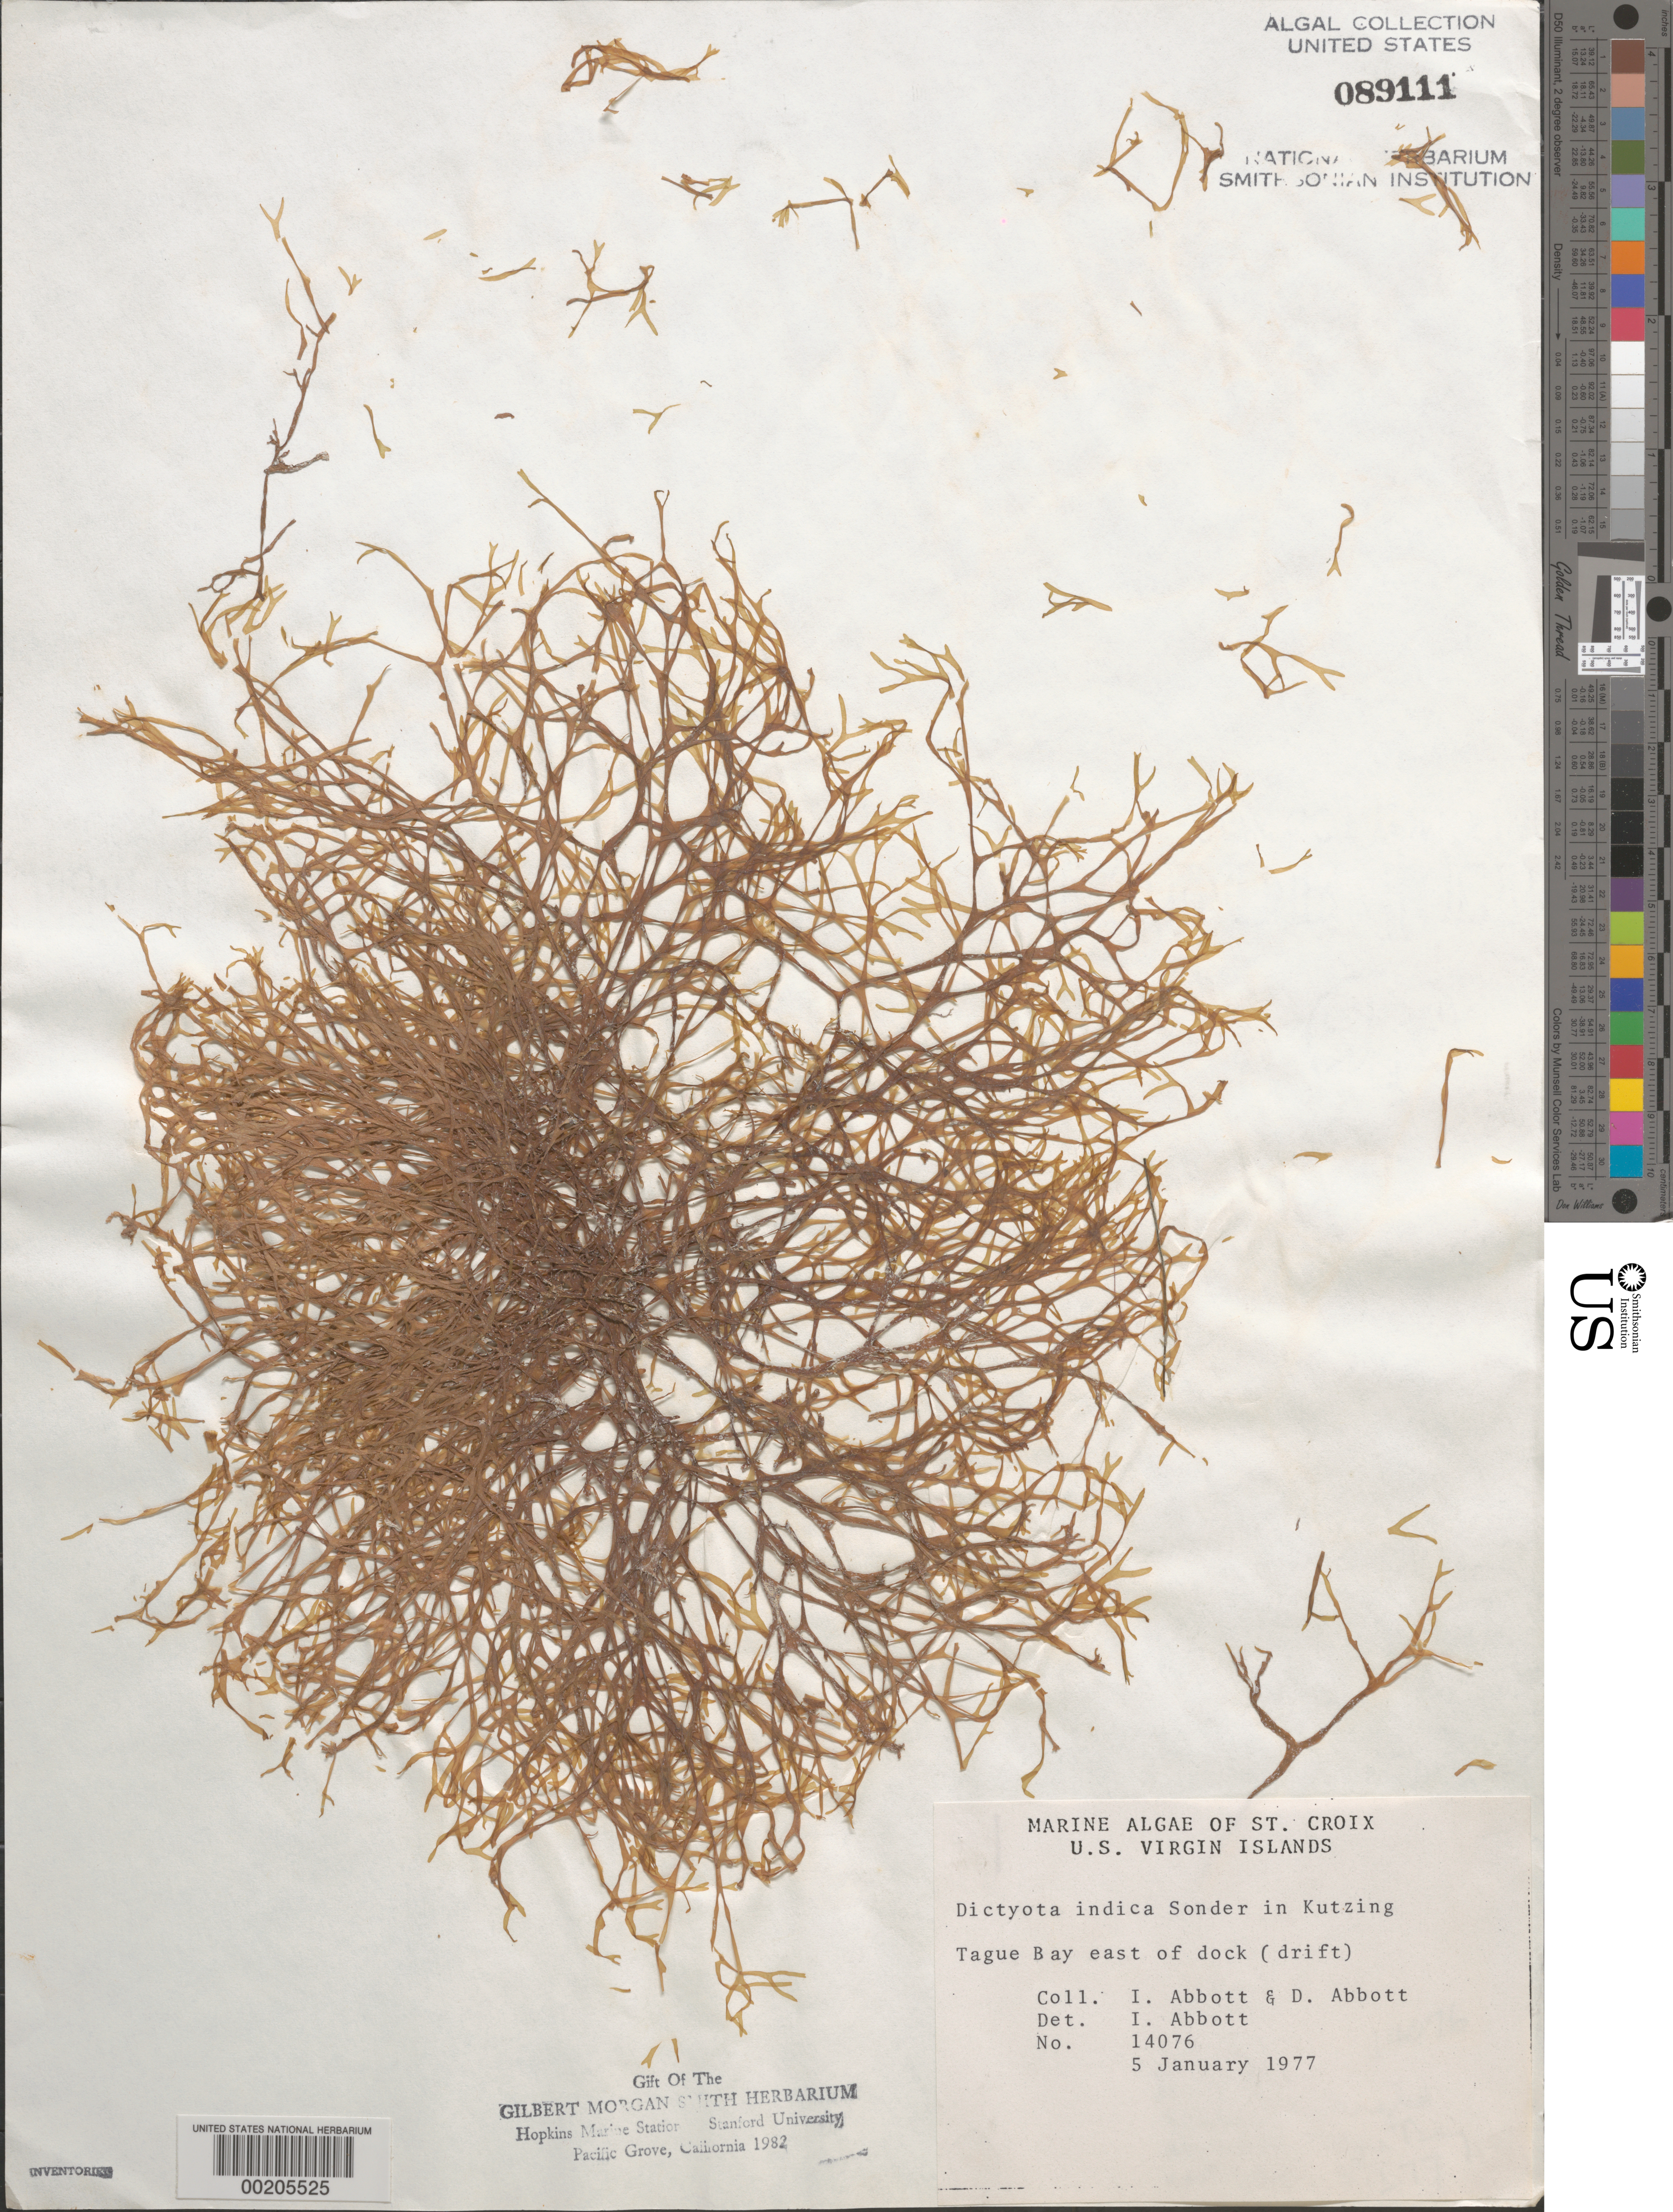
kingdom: Chromista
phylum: Ochrophyta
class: Phaeophyceae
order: Dictyotales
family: Dictyotaceae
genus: Dictyota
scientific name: Dictyota indica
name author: Anand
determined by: Abbott, Isabella A.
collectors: I. A. Abbott & D. P. Abbott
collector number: IAA 14076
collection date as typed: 05 Jan 1977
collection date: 1977-01-05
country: U.S. Virgin Islands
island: St. Croix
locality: Tague Bay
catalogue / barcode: US 89111